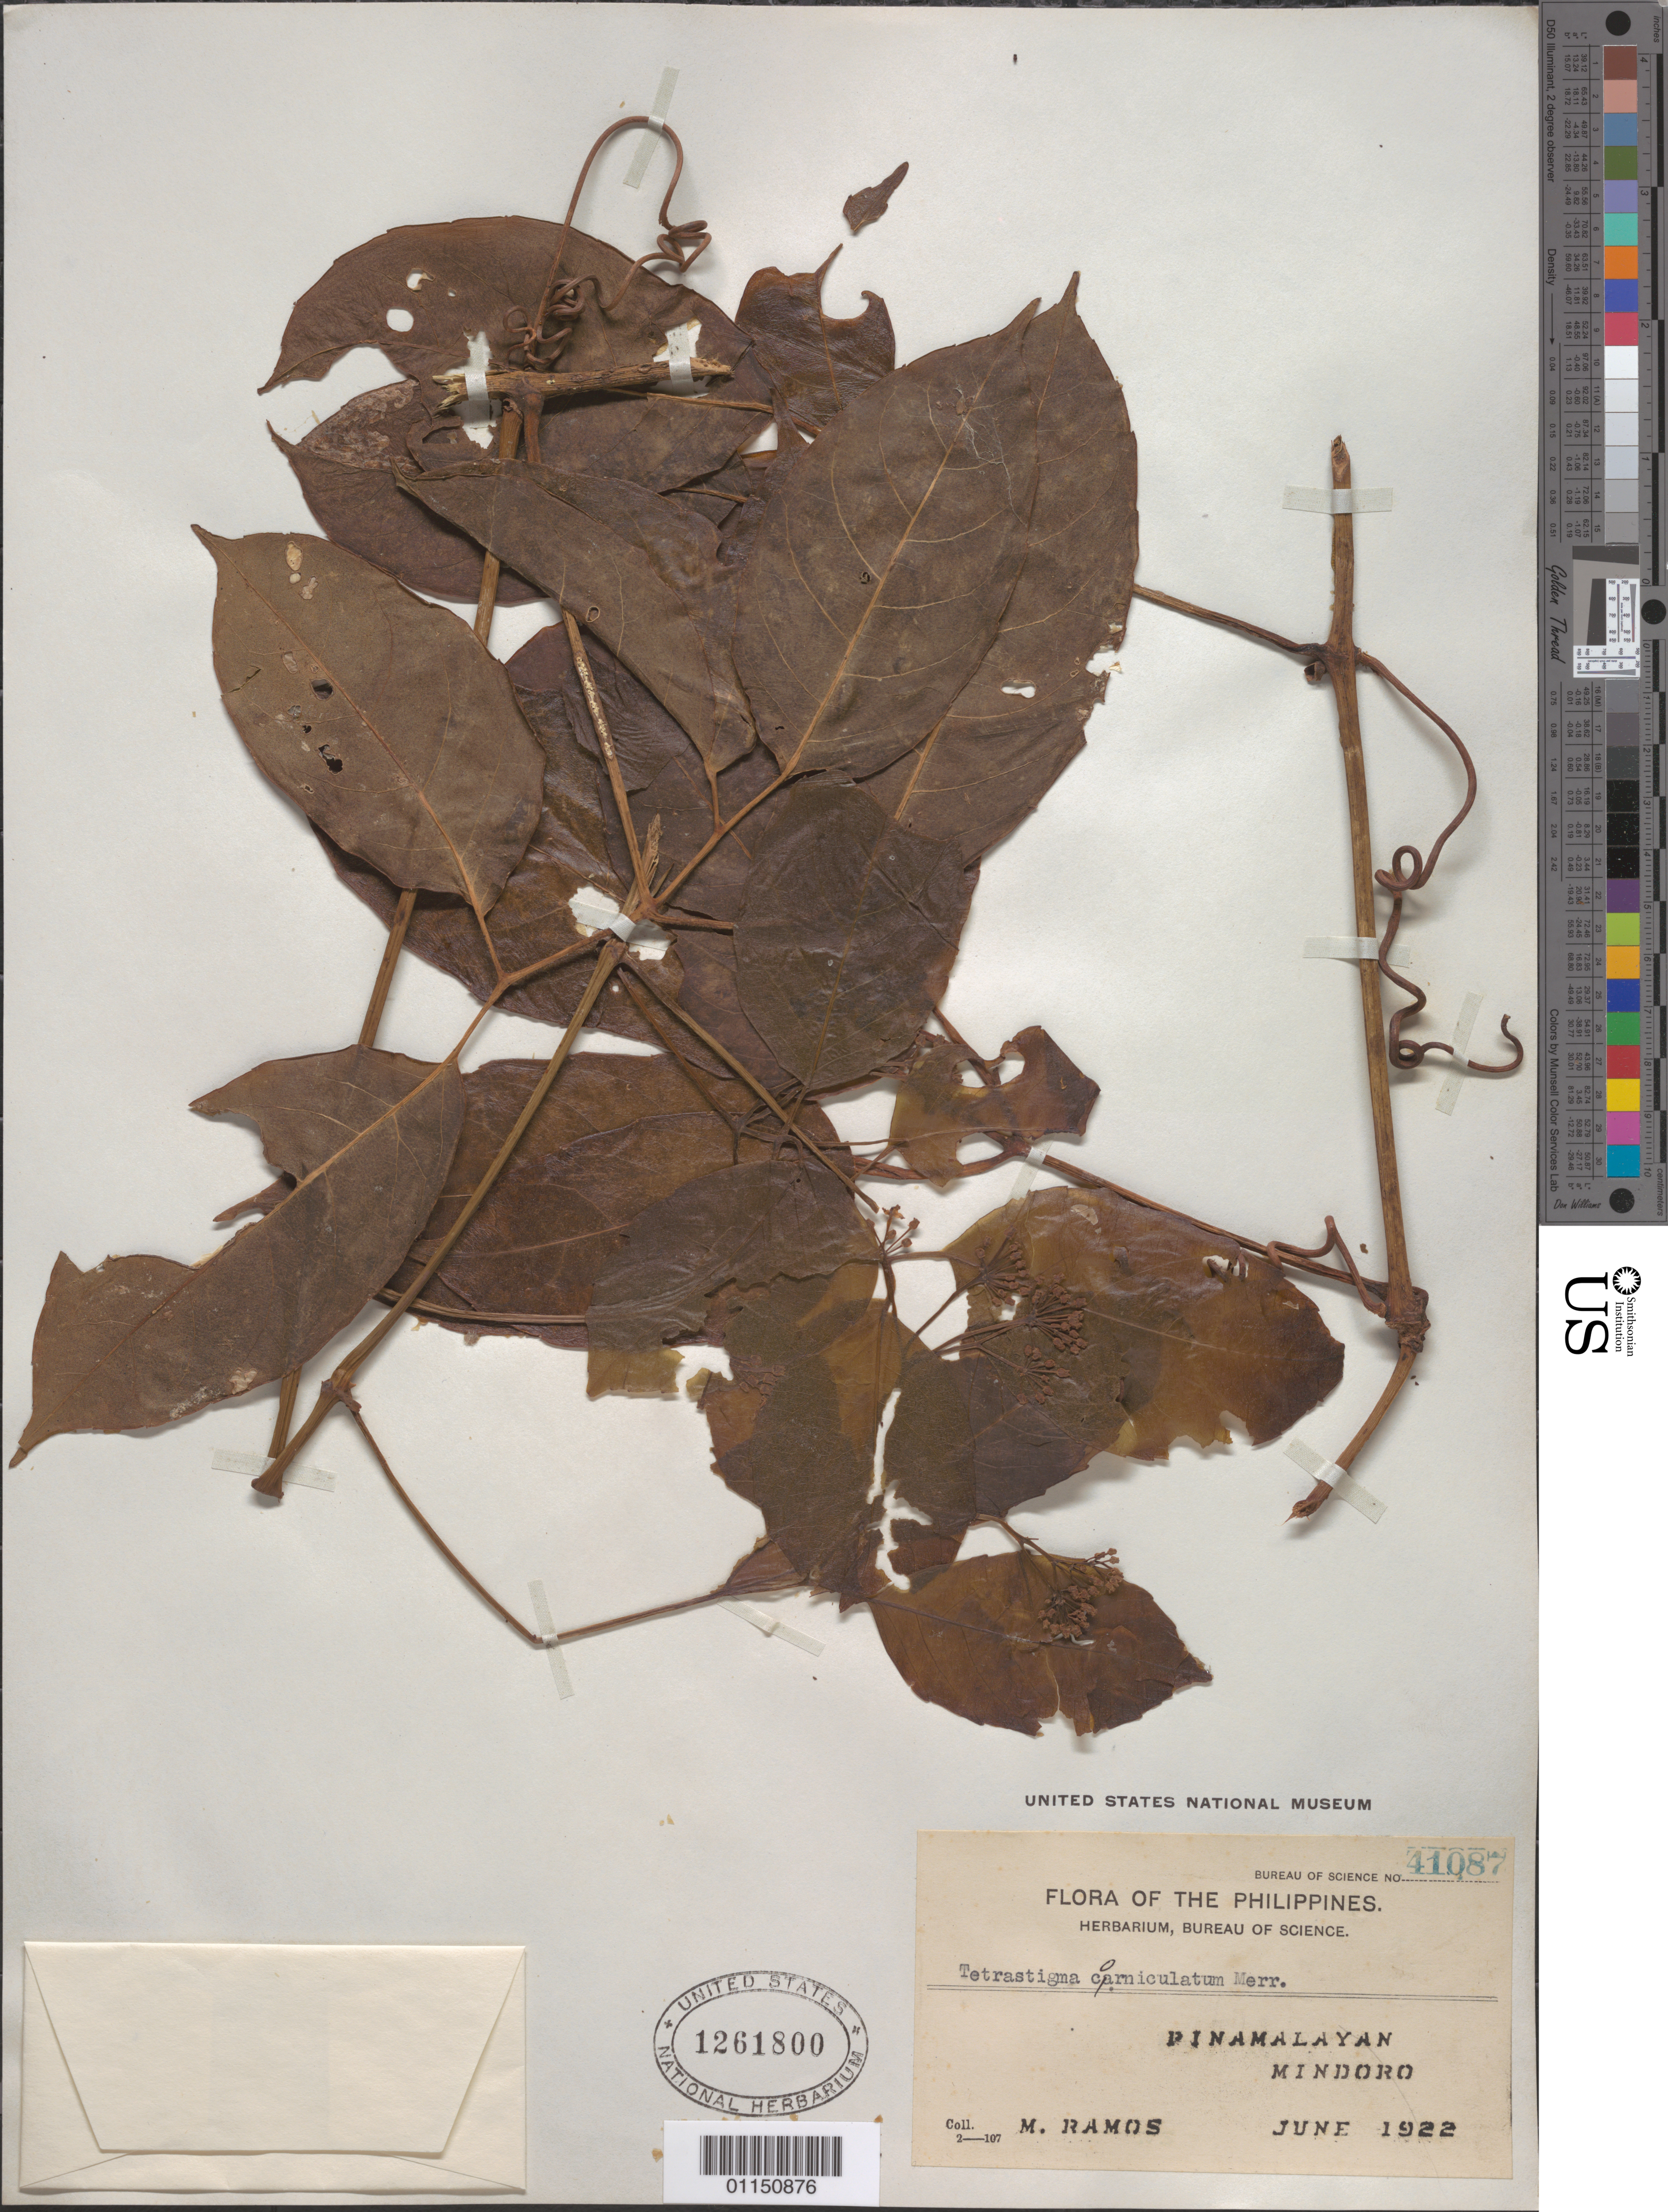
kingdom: Plantae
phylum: Tracheophyta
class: Magnoliopsida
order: Vitales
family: Vitaceae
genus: Tetrastigma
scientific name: Tetrastigma corniculatum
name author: Merr.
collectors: M. Ramos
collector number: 41087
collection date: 1922-06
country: Philippines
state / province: Mimaropa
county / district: Mindoro Oriental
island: Mindoro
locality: Pinamalayan.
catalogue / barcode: US 1261800